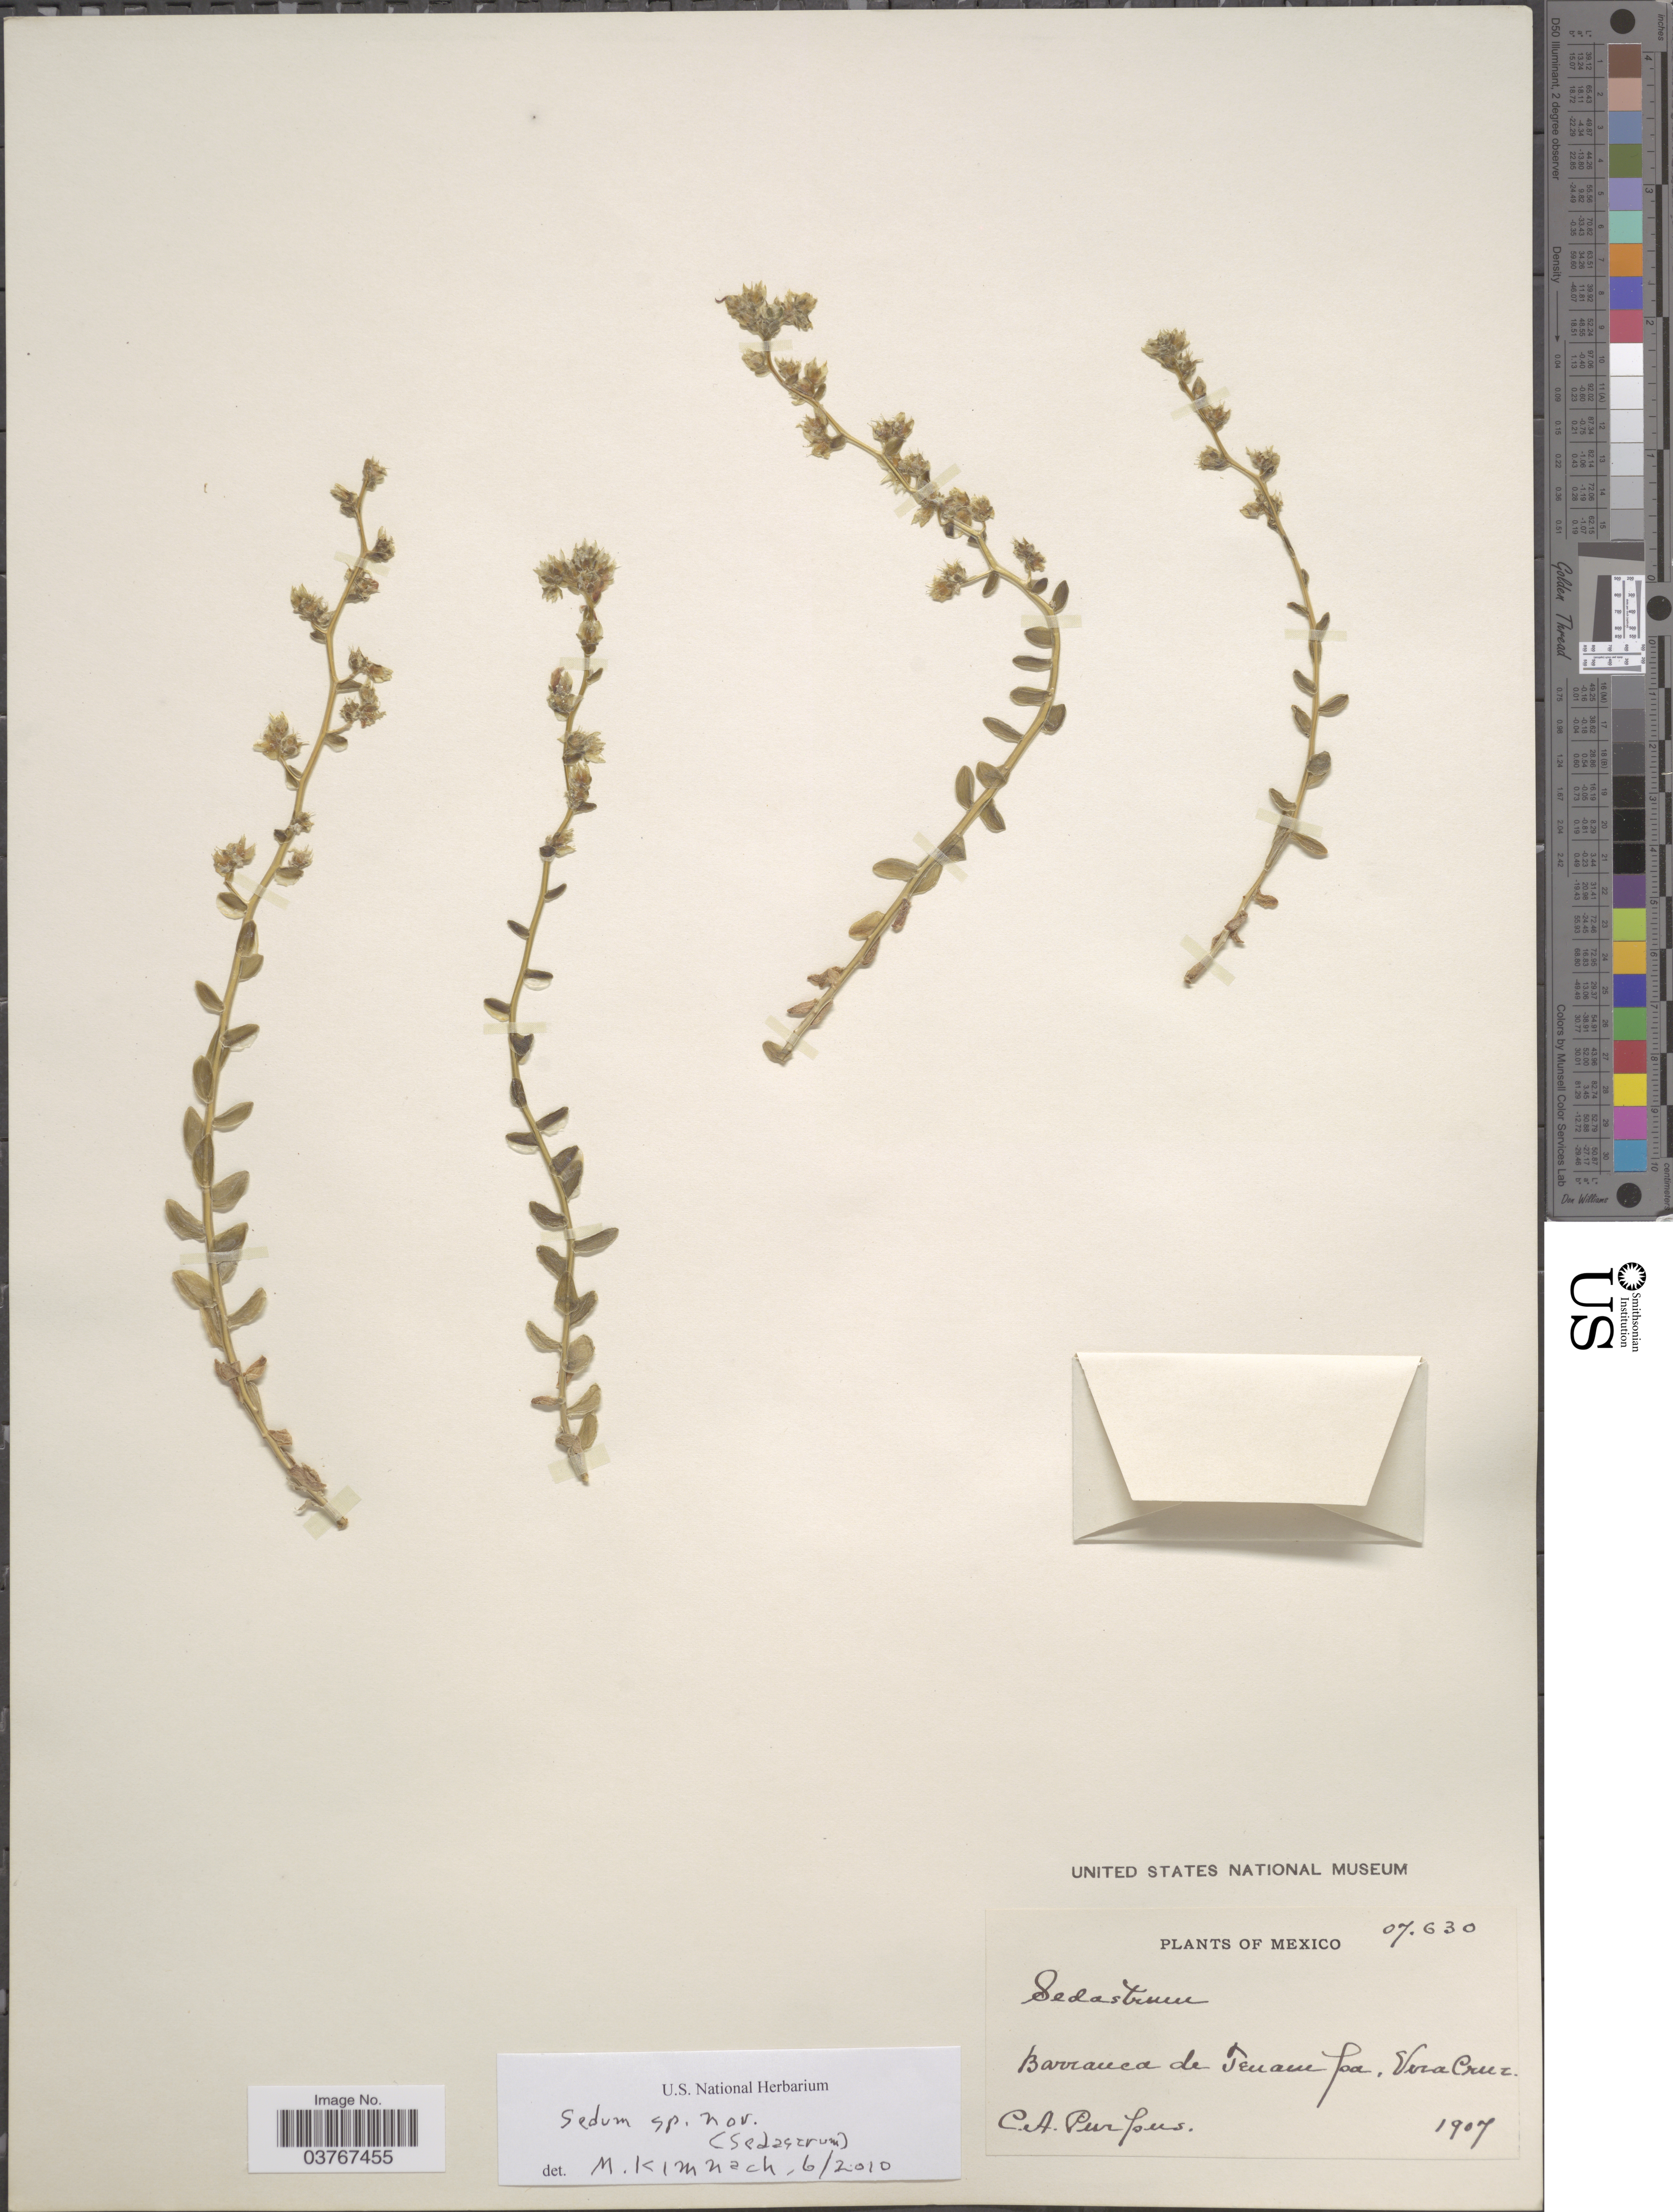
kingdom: Plantae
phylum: Tracheophyta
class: Magnoliopsida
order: Saxifragales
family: Crassulaceae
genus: Sedum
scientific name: Sedum sp.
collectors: C. A. Purpus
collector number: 07630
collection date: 1907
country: Mexico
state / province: Veracruz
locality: Barranca de Tenampa, VeraCruz.